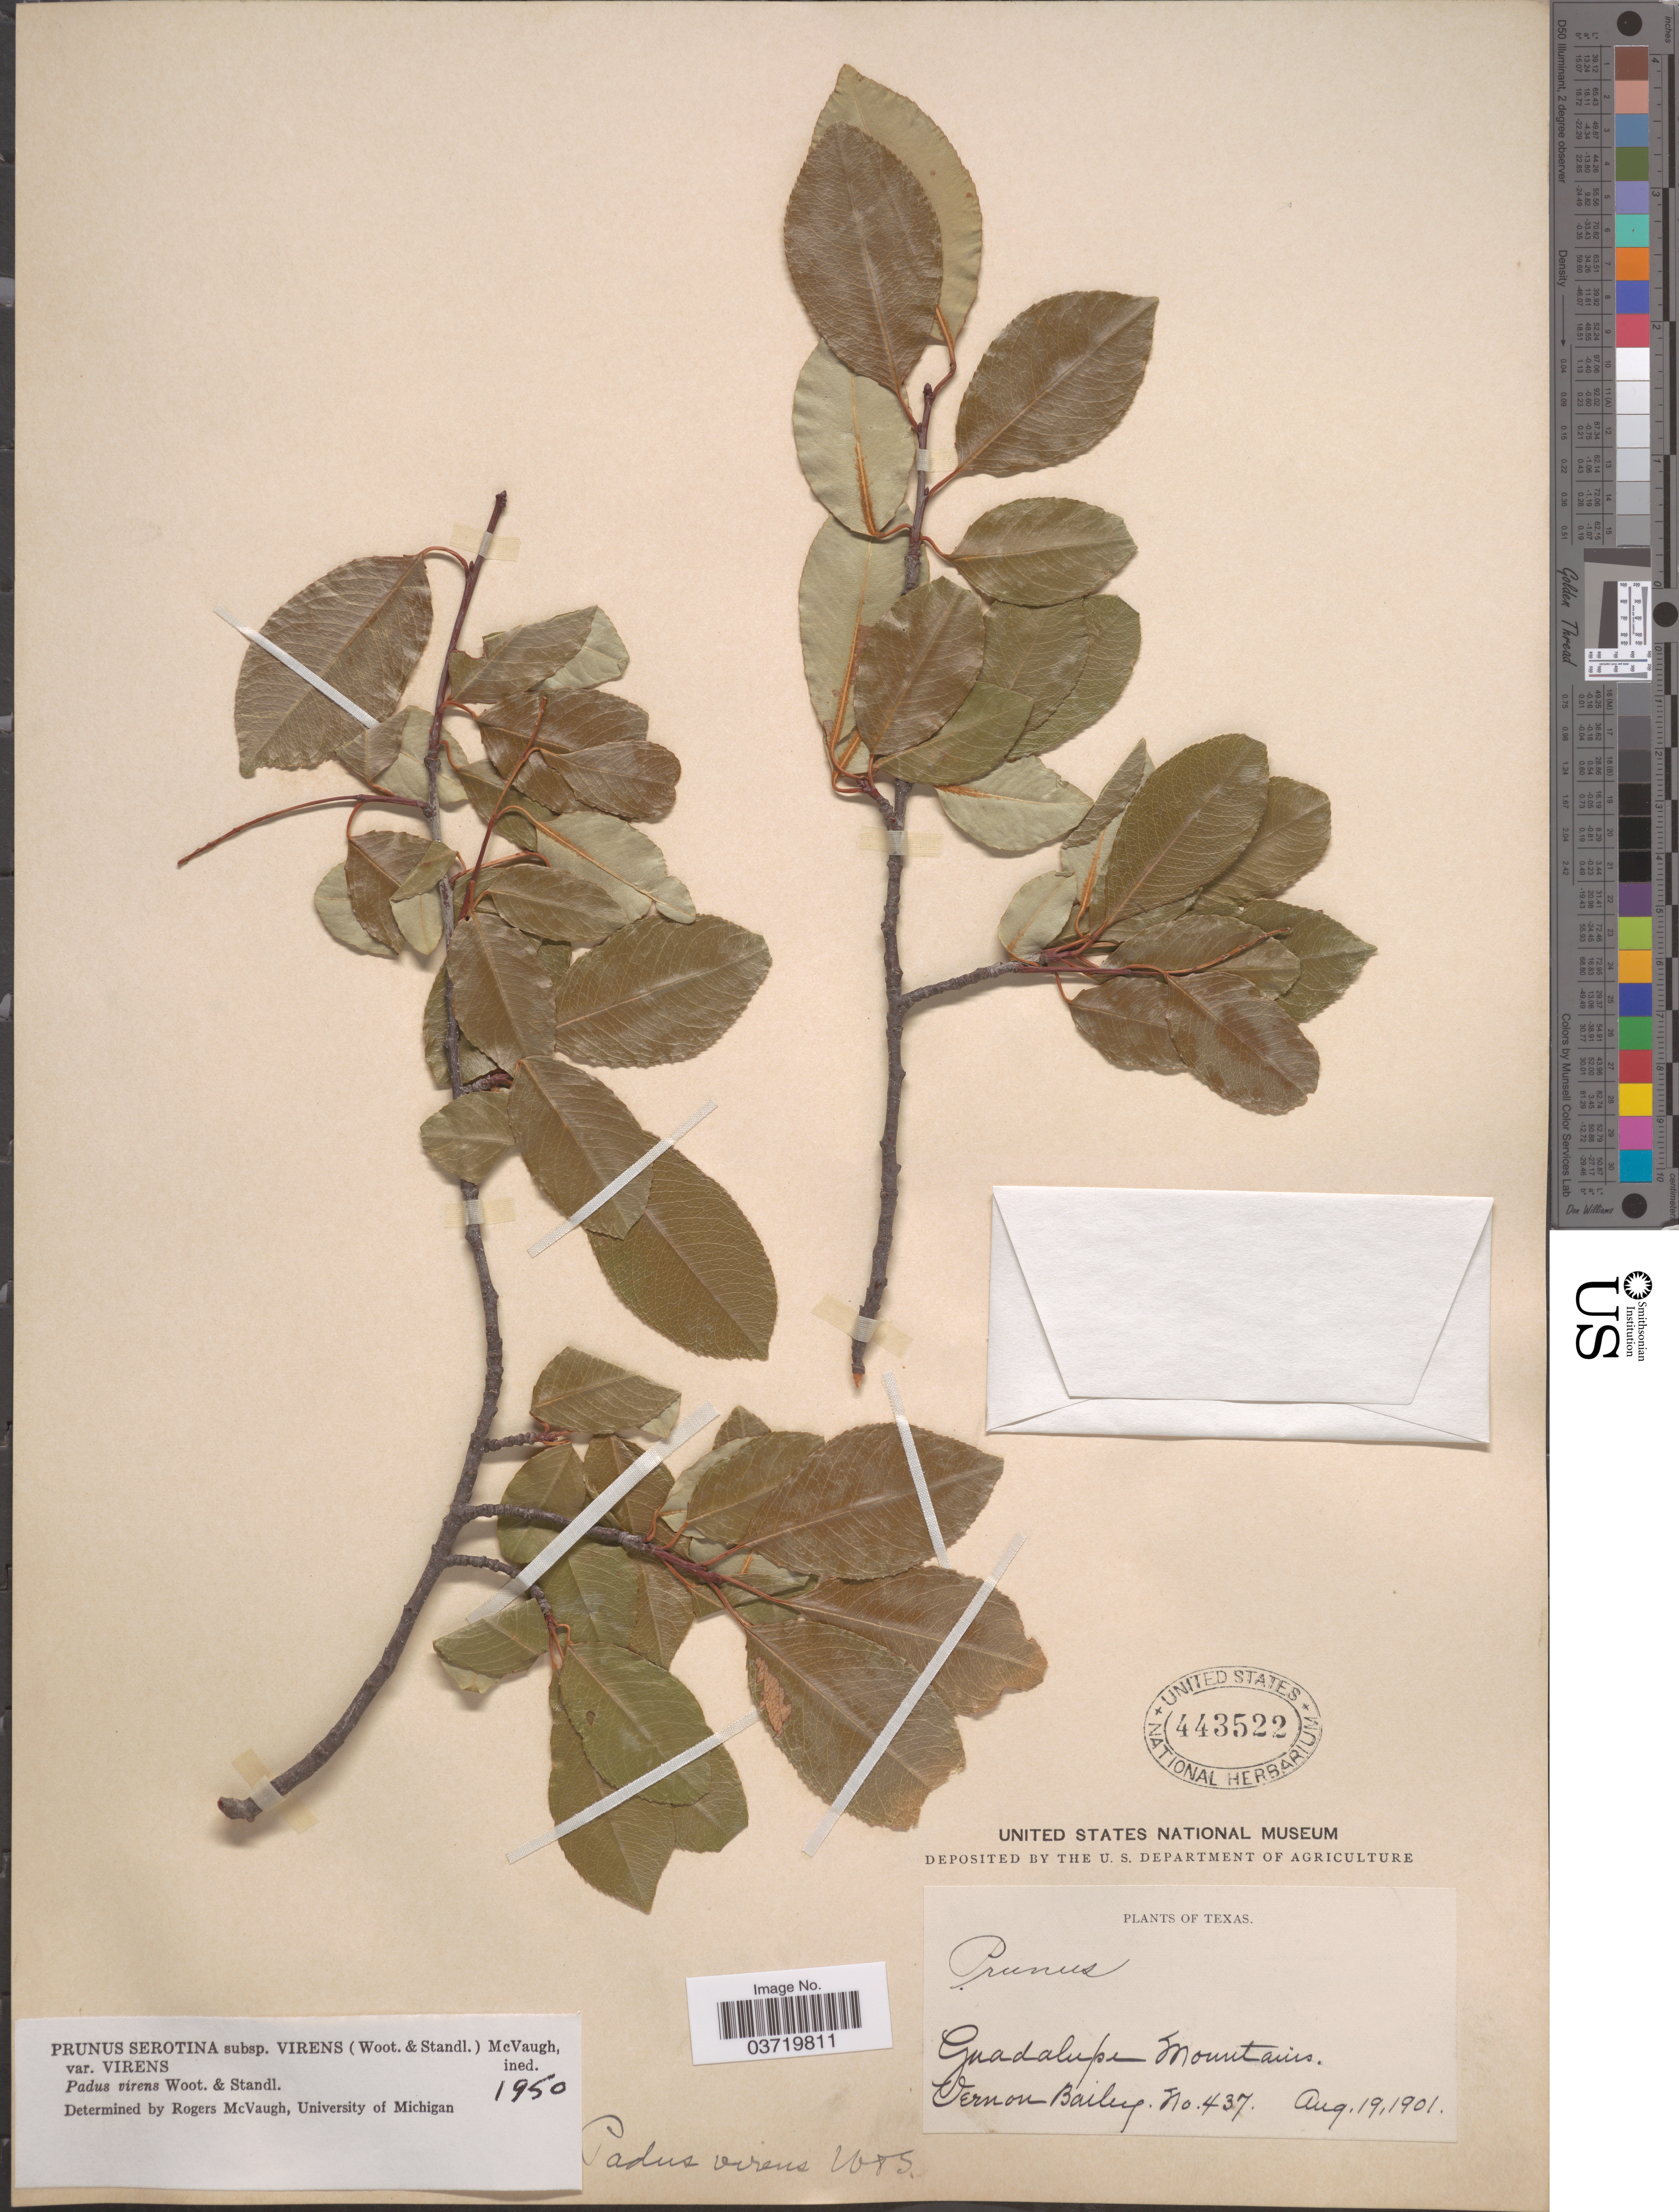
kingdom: Plantae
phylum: Tracheophyta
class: Magnoliopsida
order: Rosales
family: Rosaceae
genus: Prunus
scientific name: Prunus serotina var. rufula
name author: (Wooton & Standl.) McVaugh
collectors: V. O. Bailey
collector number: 437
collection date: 1901-08-19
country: United States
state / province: Texas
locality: Guadalupe Mountains.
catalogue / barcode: US 443522